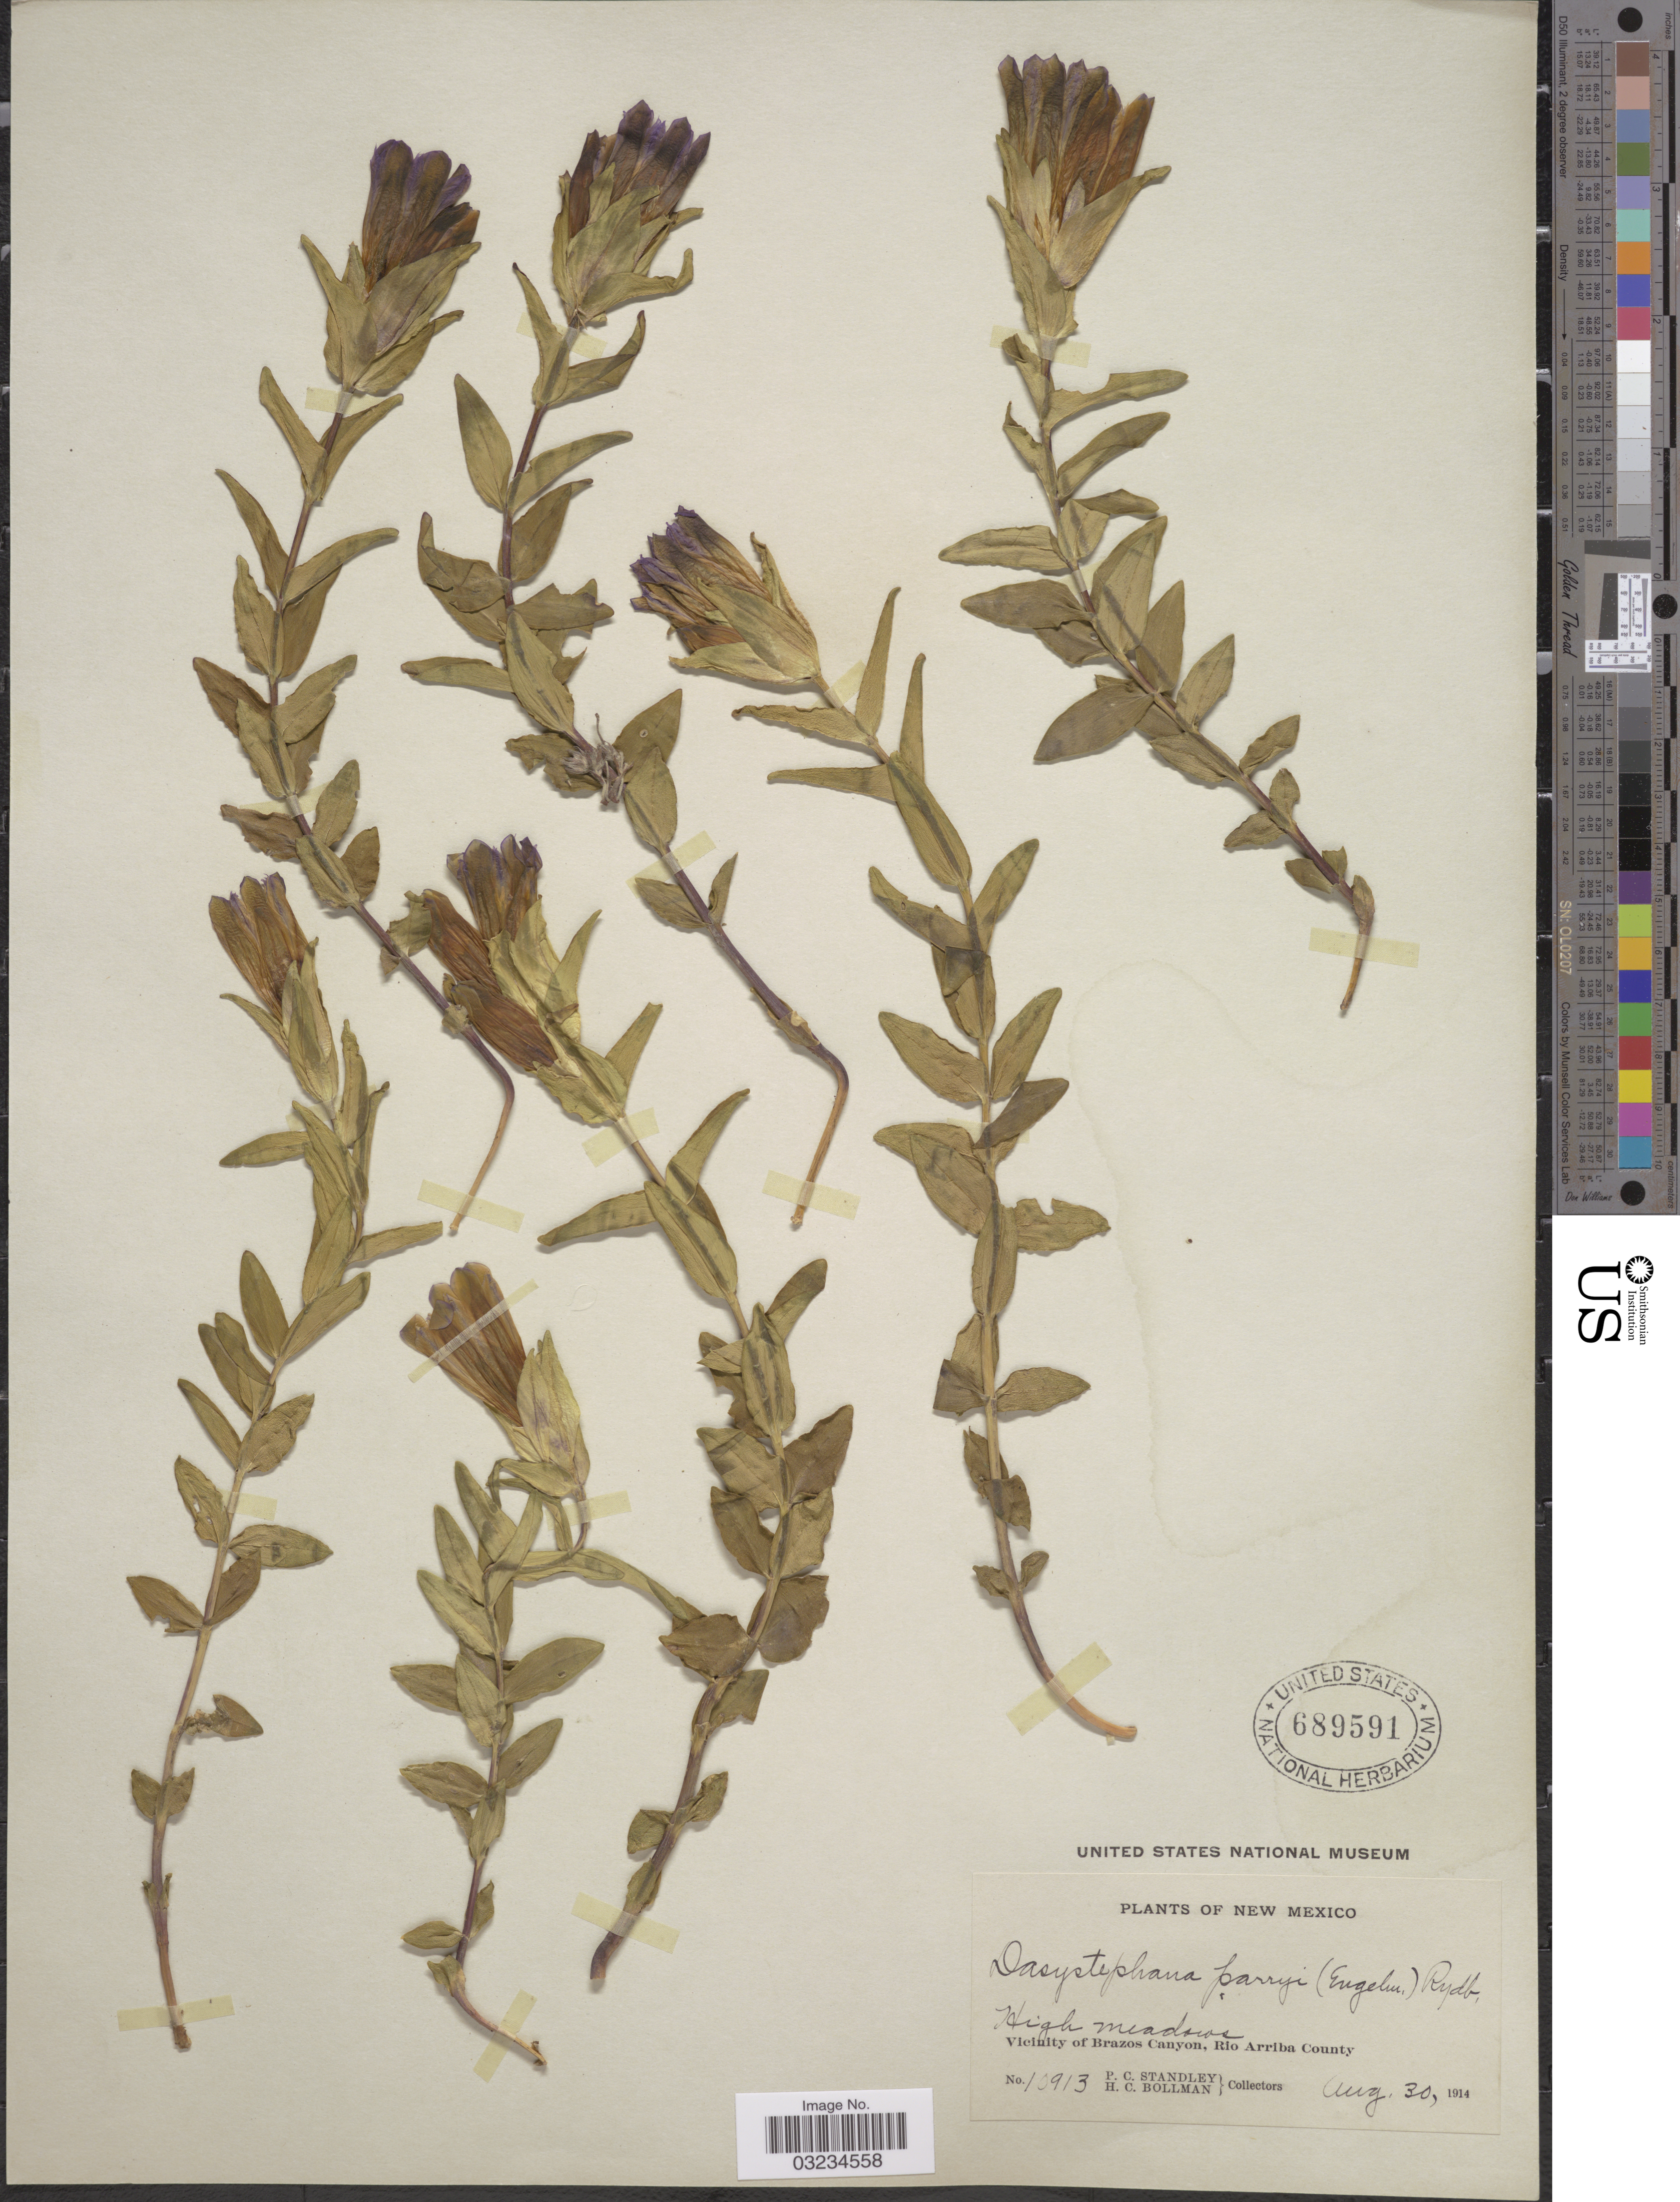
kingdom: Plantae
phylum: Tracheophyta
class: Magnoliopsida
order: Gentianales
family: Gentianaceae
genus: Gentiana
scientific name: Gentiana parryi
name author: Engelm.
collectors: P. C. Standley & H. C. Bollman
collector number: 10913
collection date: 1914-08-30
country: United States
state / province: New Mexico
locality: Vicinity of Brazos Canyon, Rio Arriba County.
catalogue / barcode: US 689591